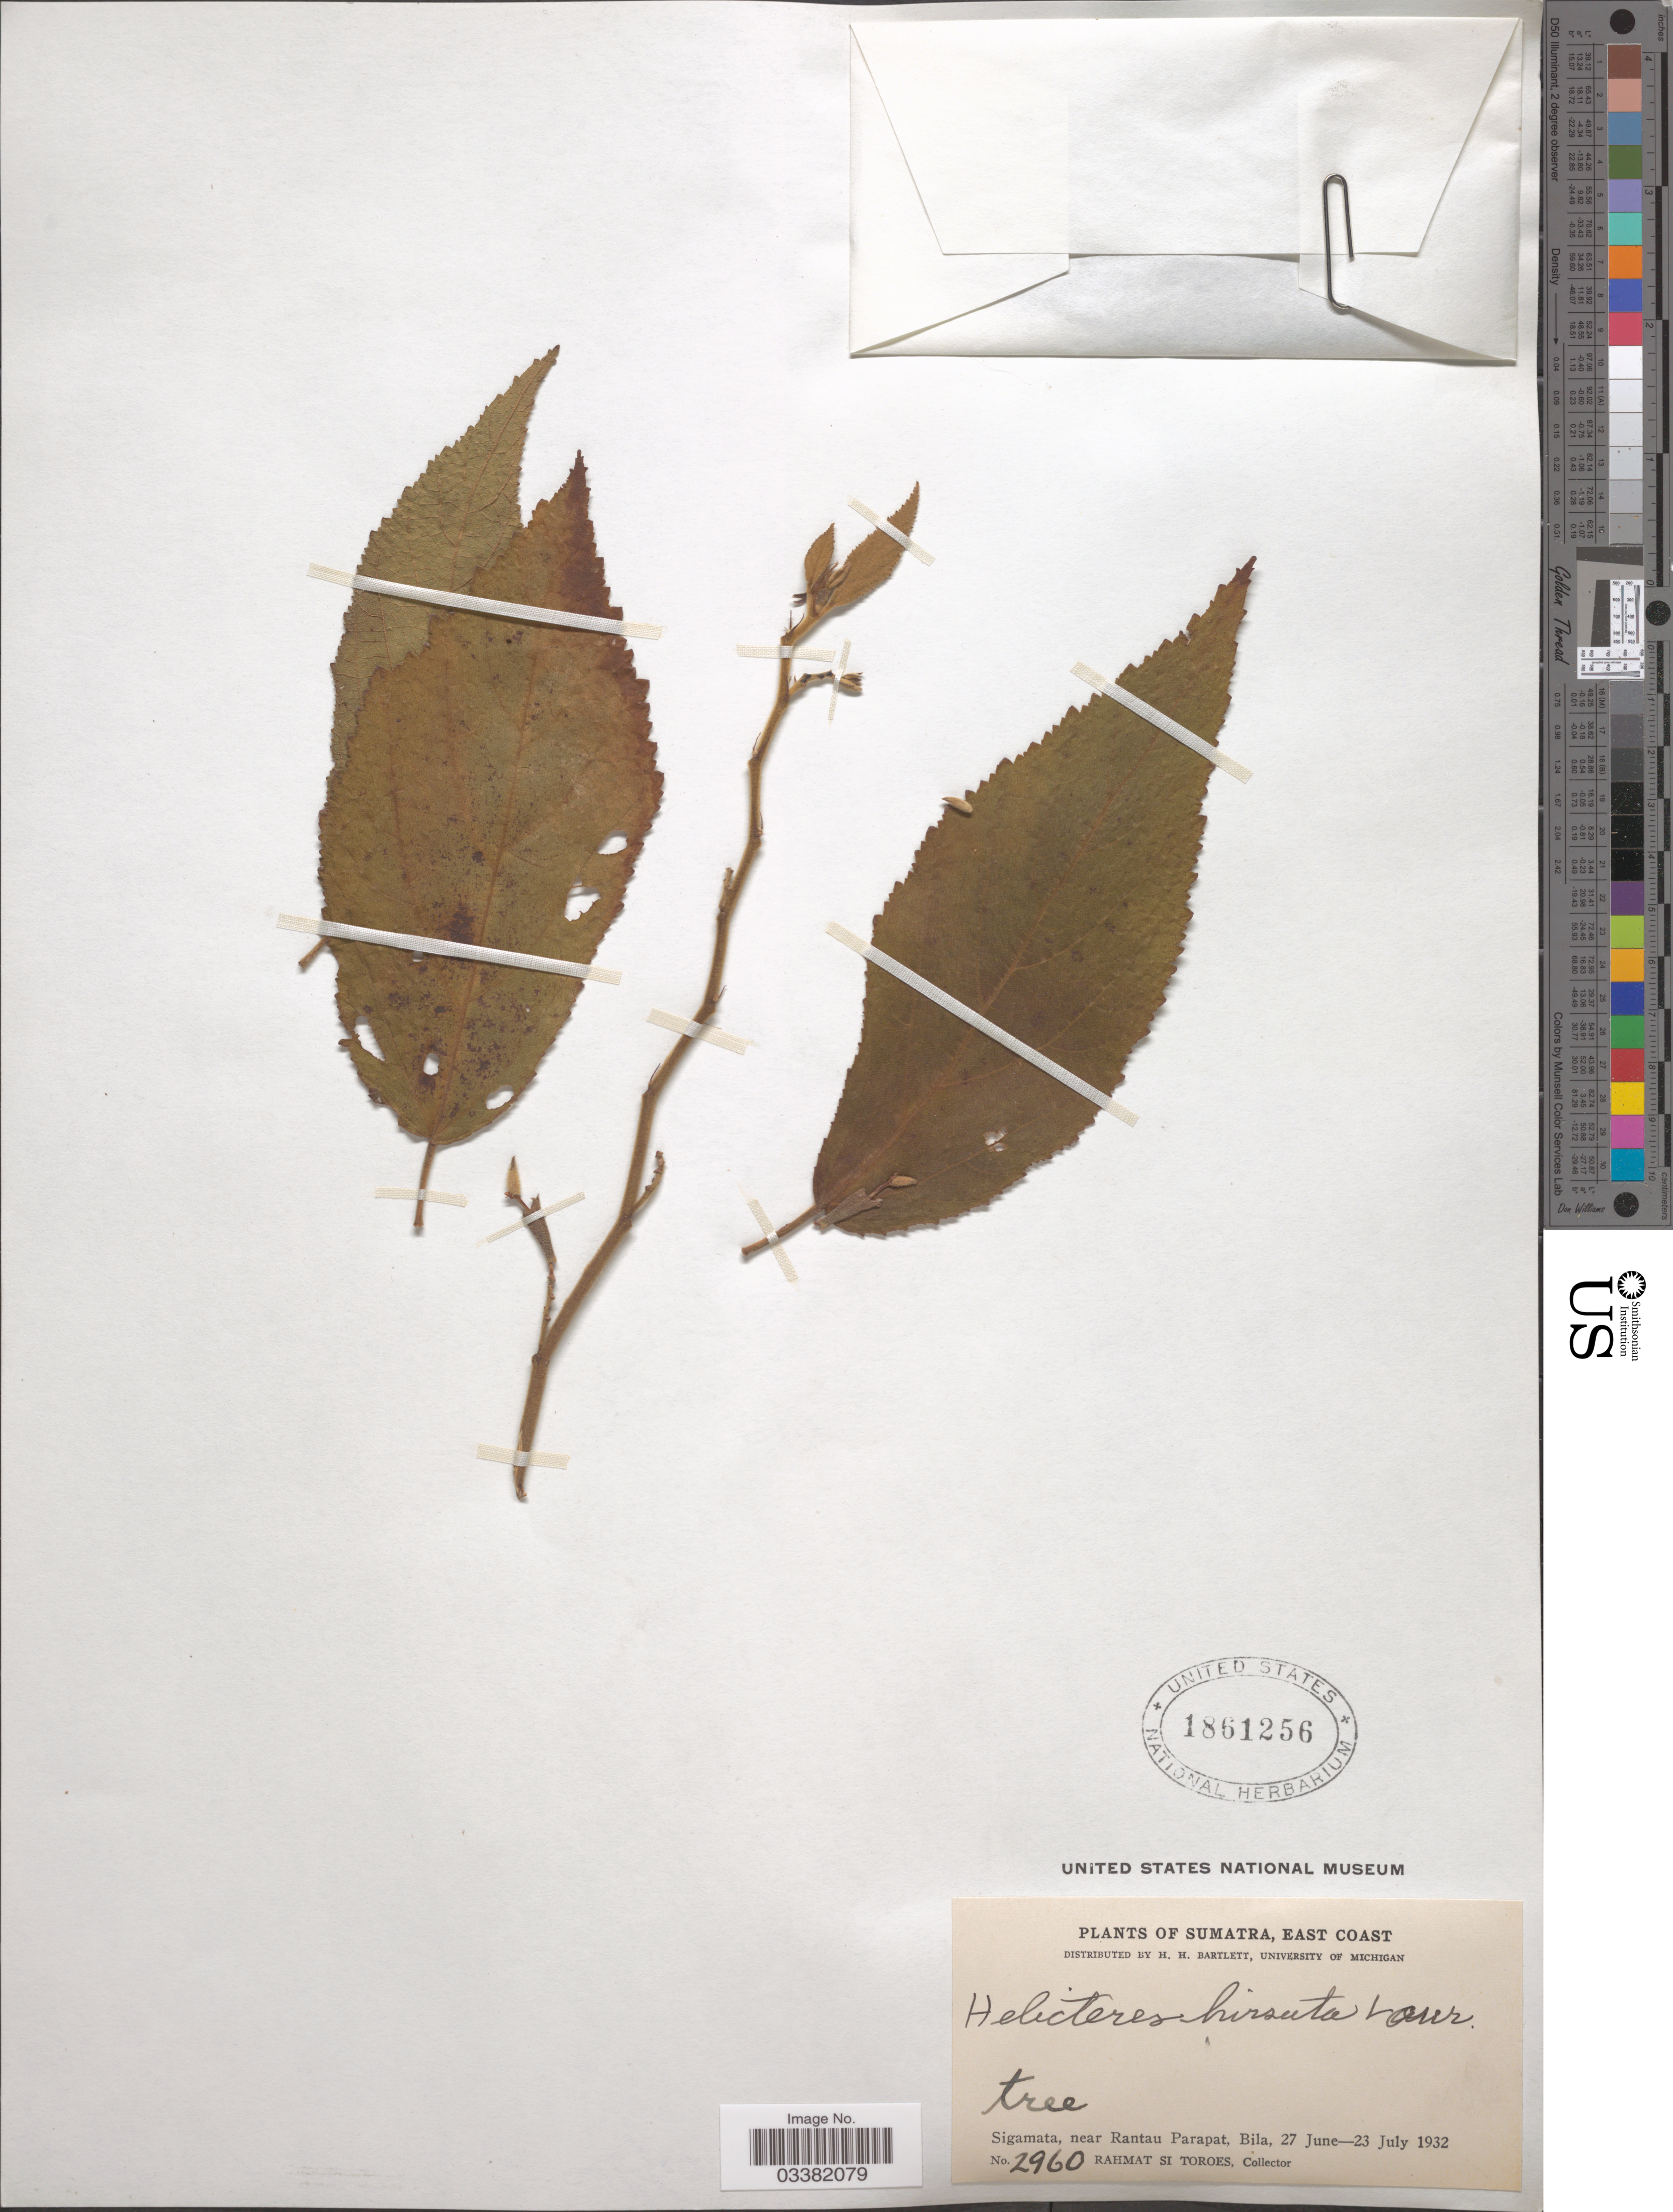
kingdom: Plantae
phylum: Tracheophyta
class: Magnoliopsida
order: Malvales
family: Malvaceae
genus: Helicteres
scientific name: Helicteres hirsuta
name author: Lour.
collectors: Rahmat Si Boeea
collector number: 2960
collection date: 1932-06-27/1932-07-23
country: Indonesia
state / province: Sumatra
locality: East Coast. Sigamata, near Rantau Parapat, Bila.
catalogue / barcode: US 1861256